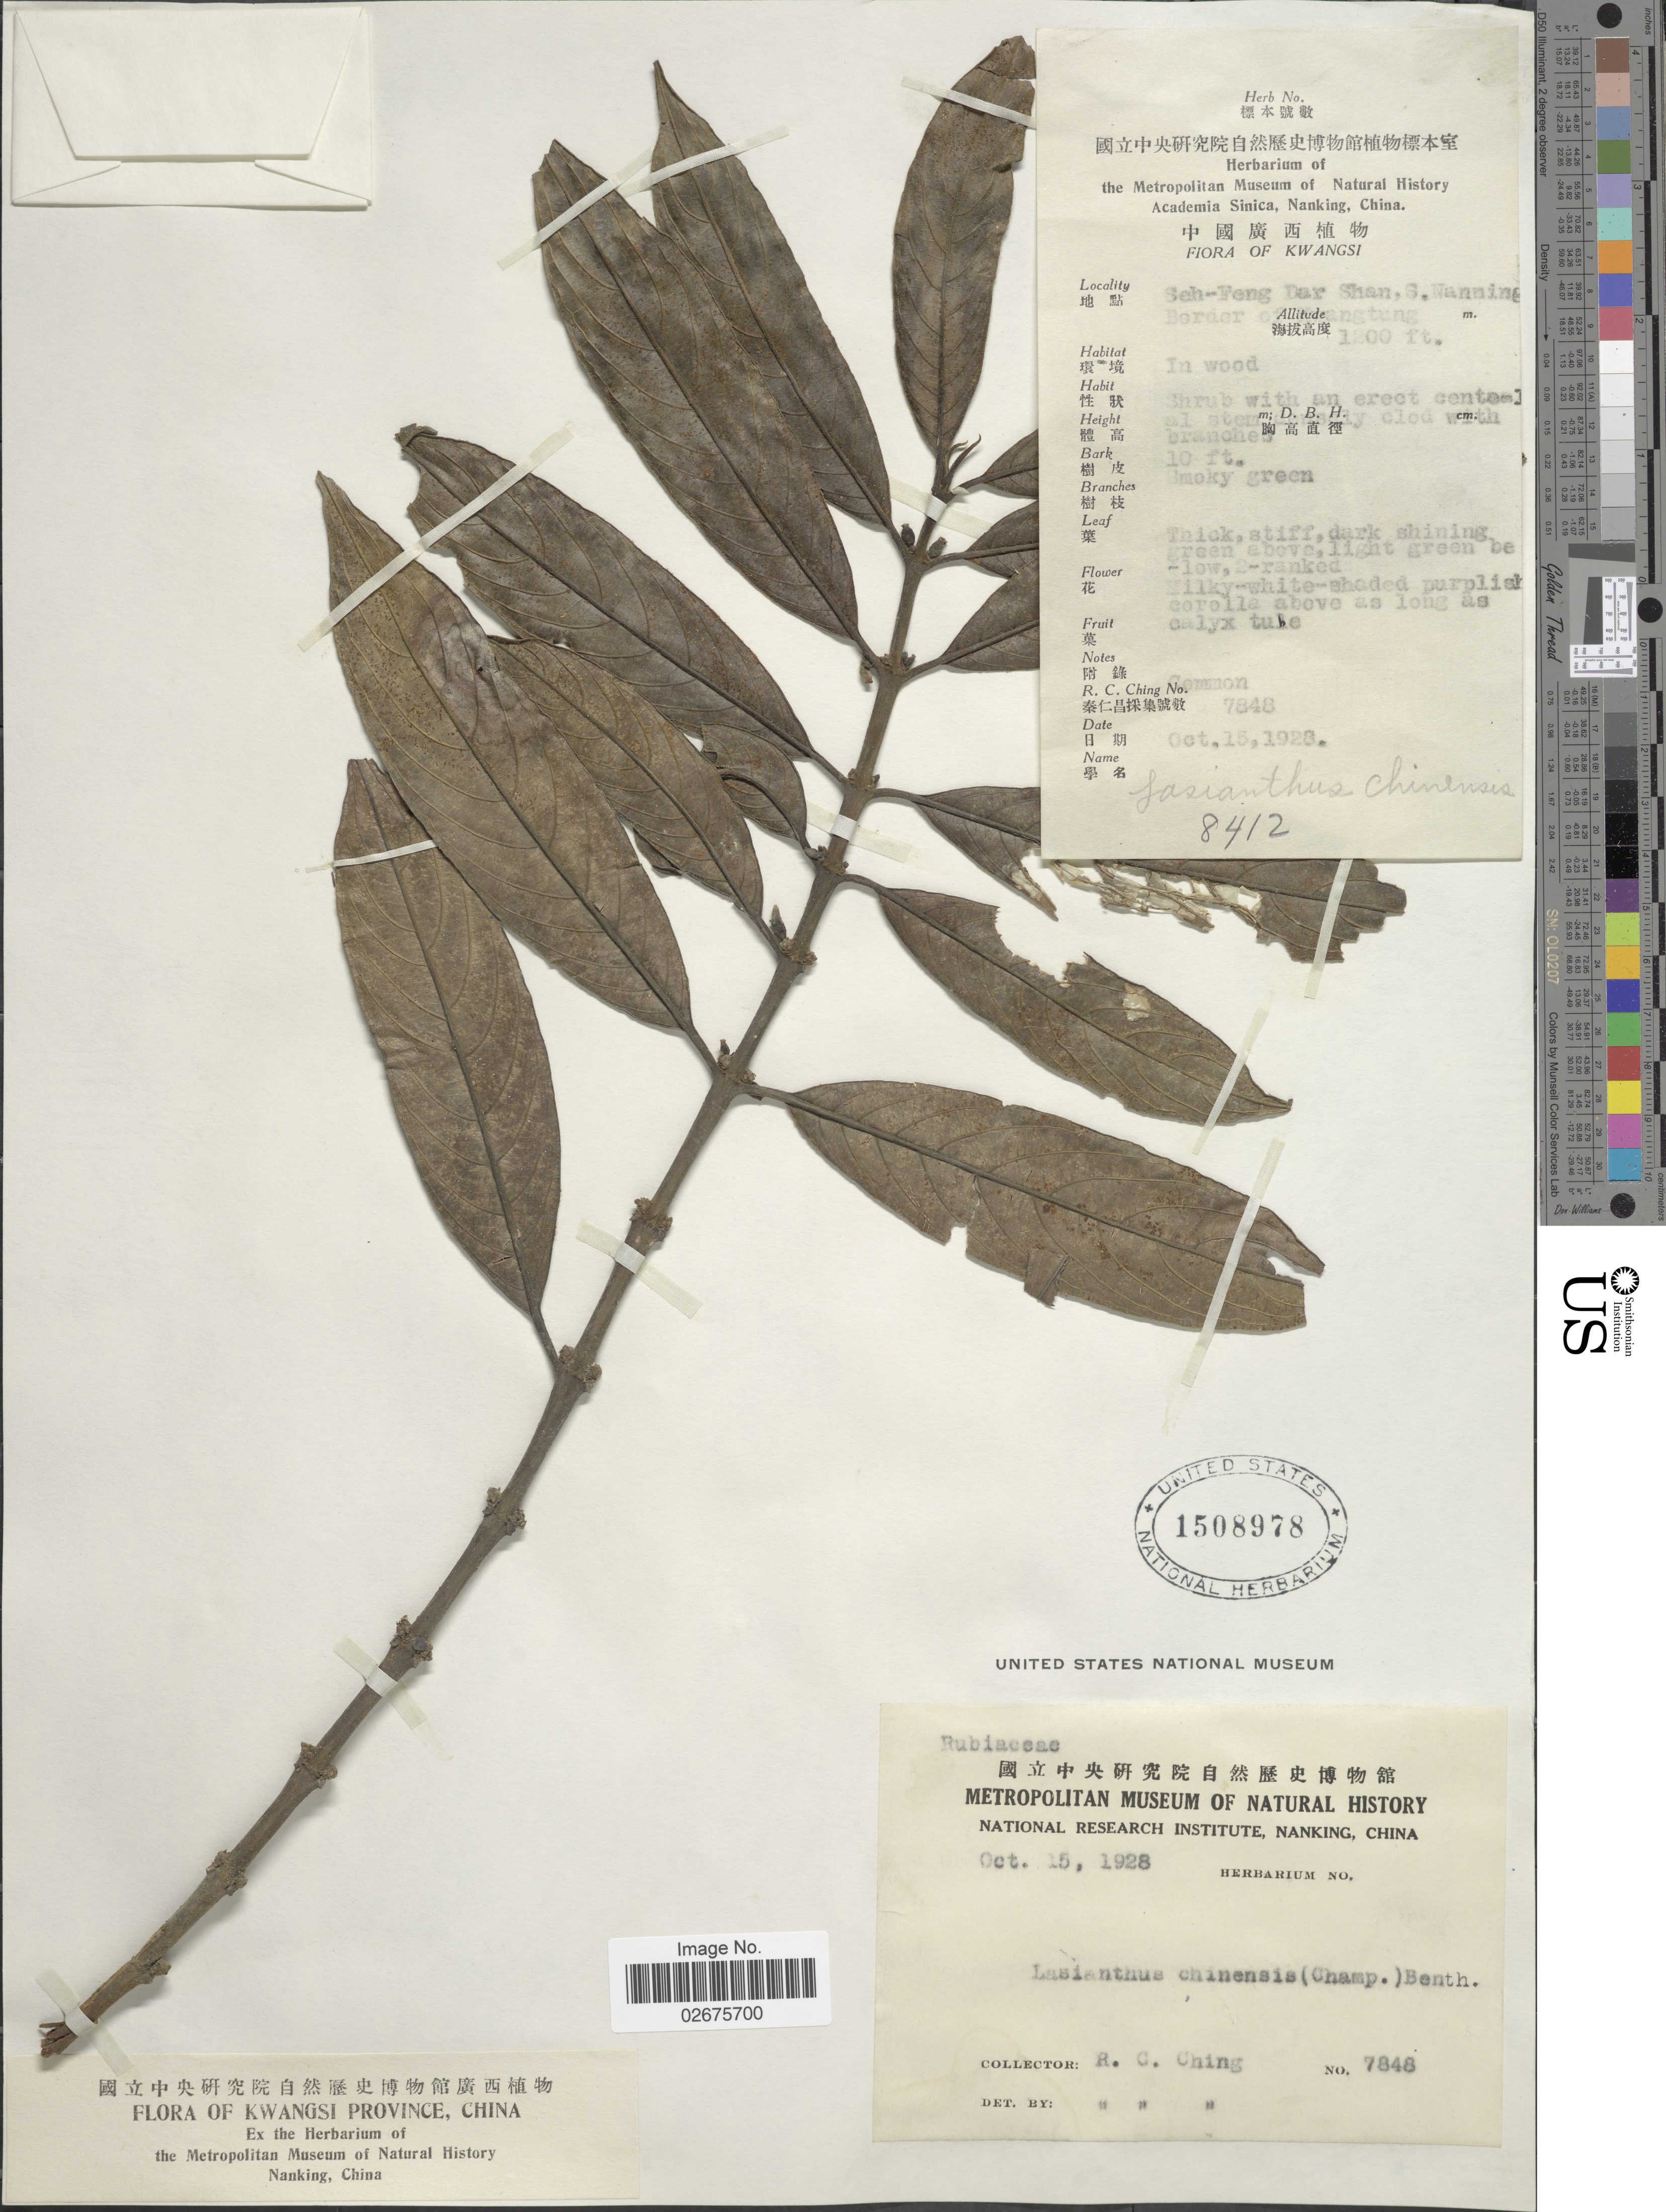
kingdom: Plantae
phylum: Tracheophyta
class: Magnoliopsida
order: Gentianales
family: Rubiaceae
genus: Lasianthus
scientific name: Lasianthus chinensis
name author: (Champ. ex Benth.) Benth.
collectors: R. C. Ching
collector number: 7848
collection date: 1928-10-15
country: China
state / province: Guangxi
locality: Seh-Feng Dar Shan, S. Wanning Border of Kwangtung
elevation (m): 366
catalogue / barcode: US 1508978